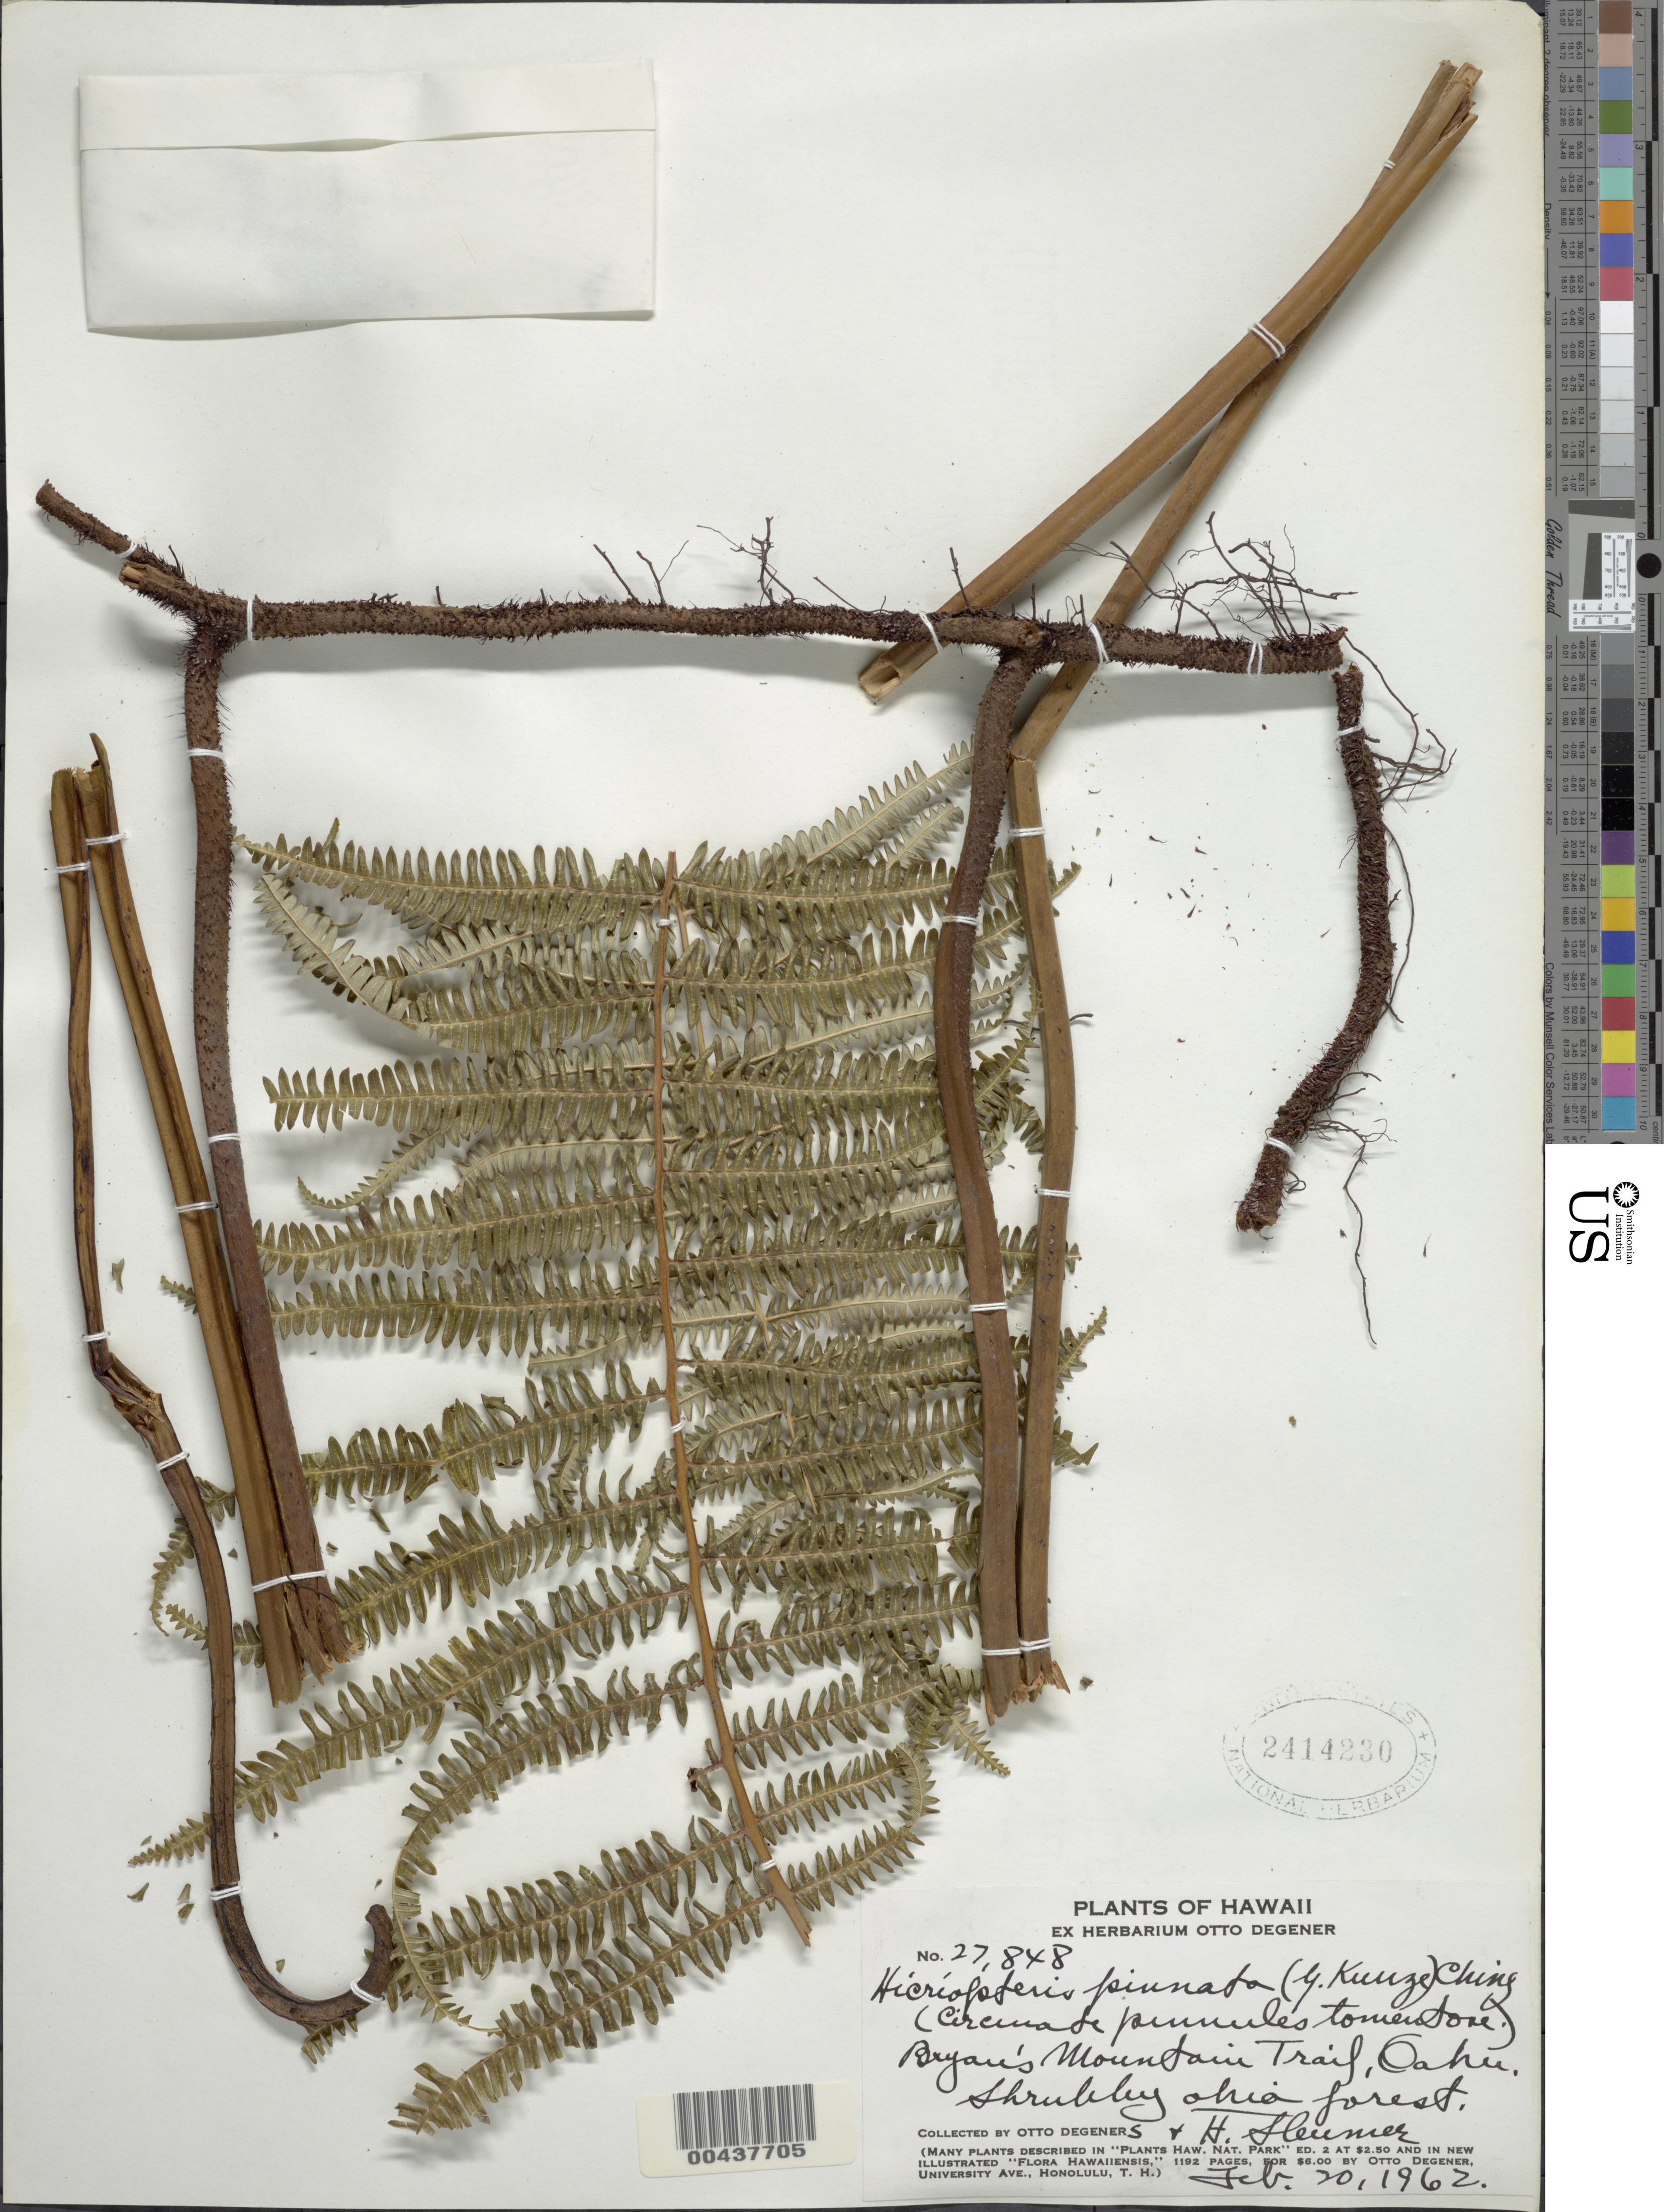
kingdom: Plantae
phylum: Tracheophyta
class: Polypodiopsida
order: Gleicheniales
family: Gleicheniaceae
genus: Diplopterygium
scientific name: Diplopterygium pinnatum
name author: (Kunze) Nakai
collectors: O. Degener & H. O. Sleumer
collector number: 27848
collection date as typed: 20 Feb 1962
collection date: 1962-02-20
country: United States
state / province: Hawaii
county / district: Honolulu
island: Oahu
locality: Bryan's Mountain Trail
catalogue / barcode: US 2414230